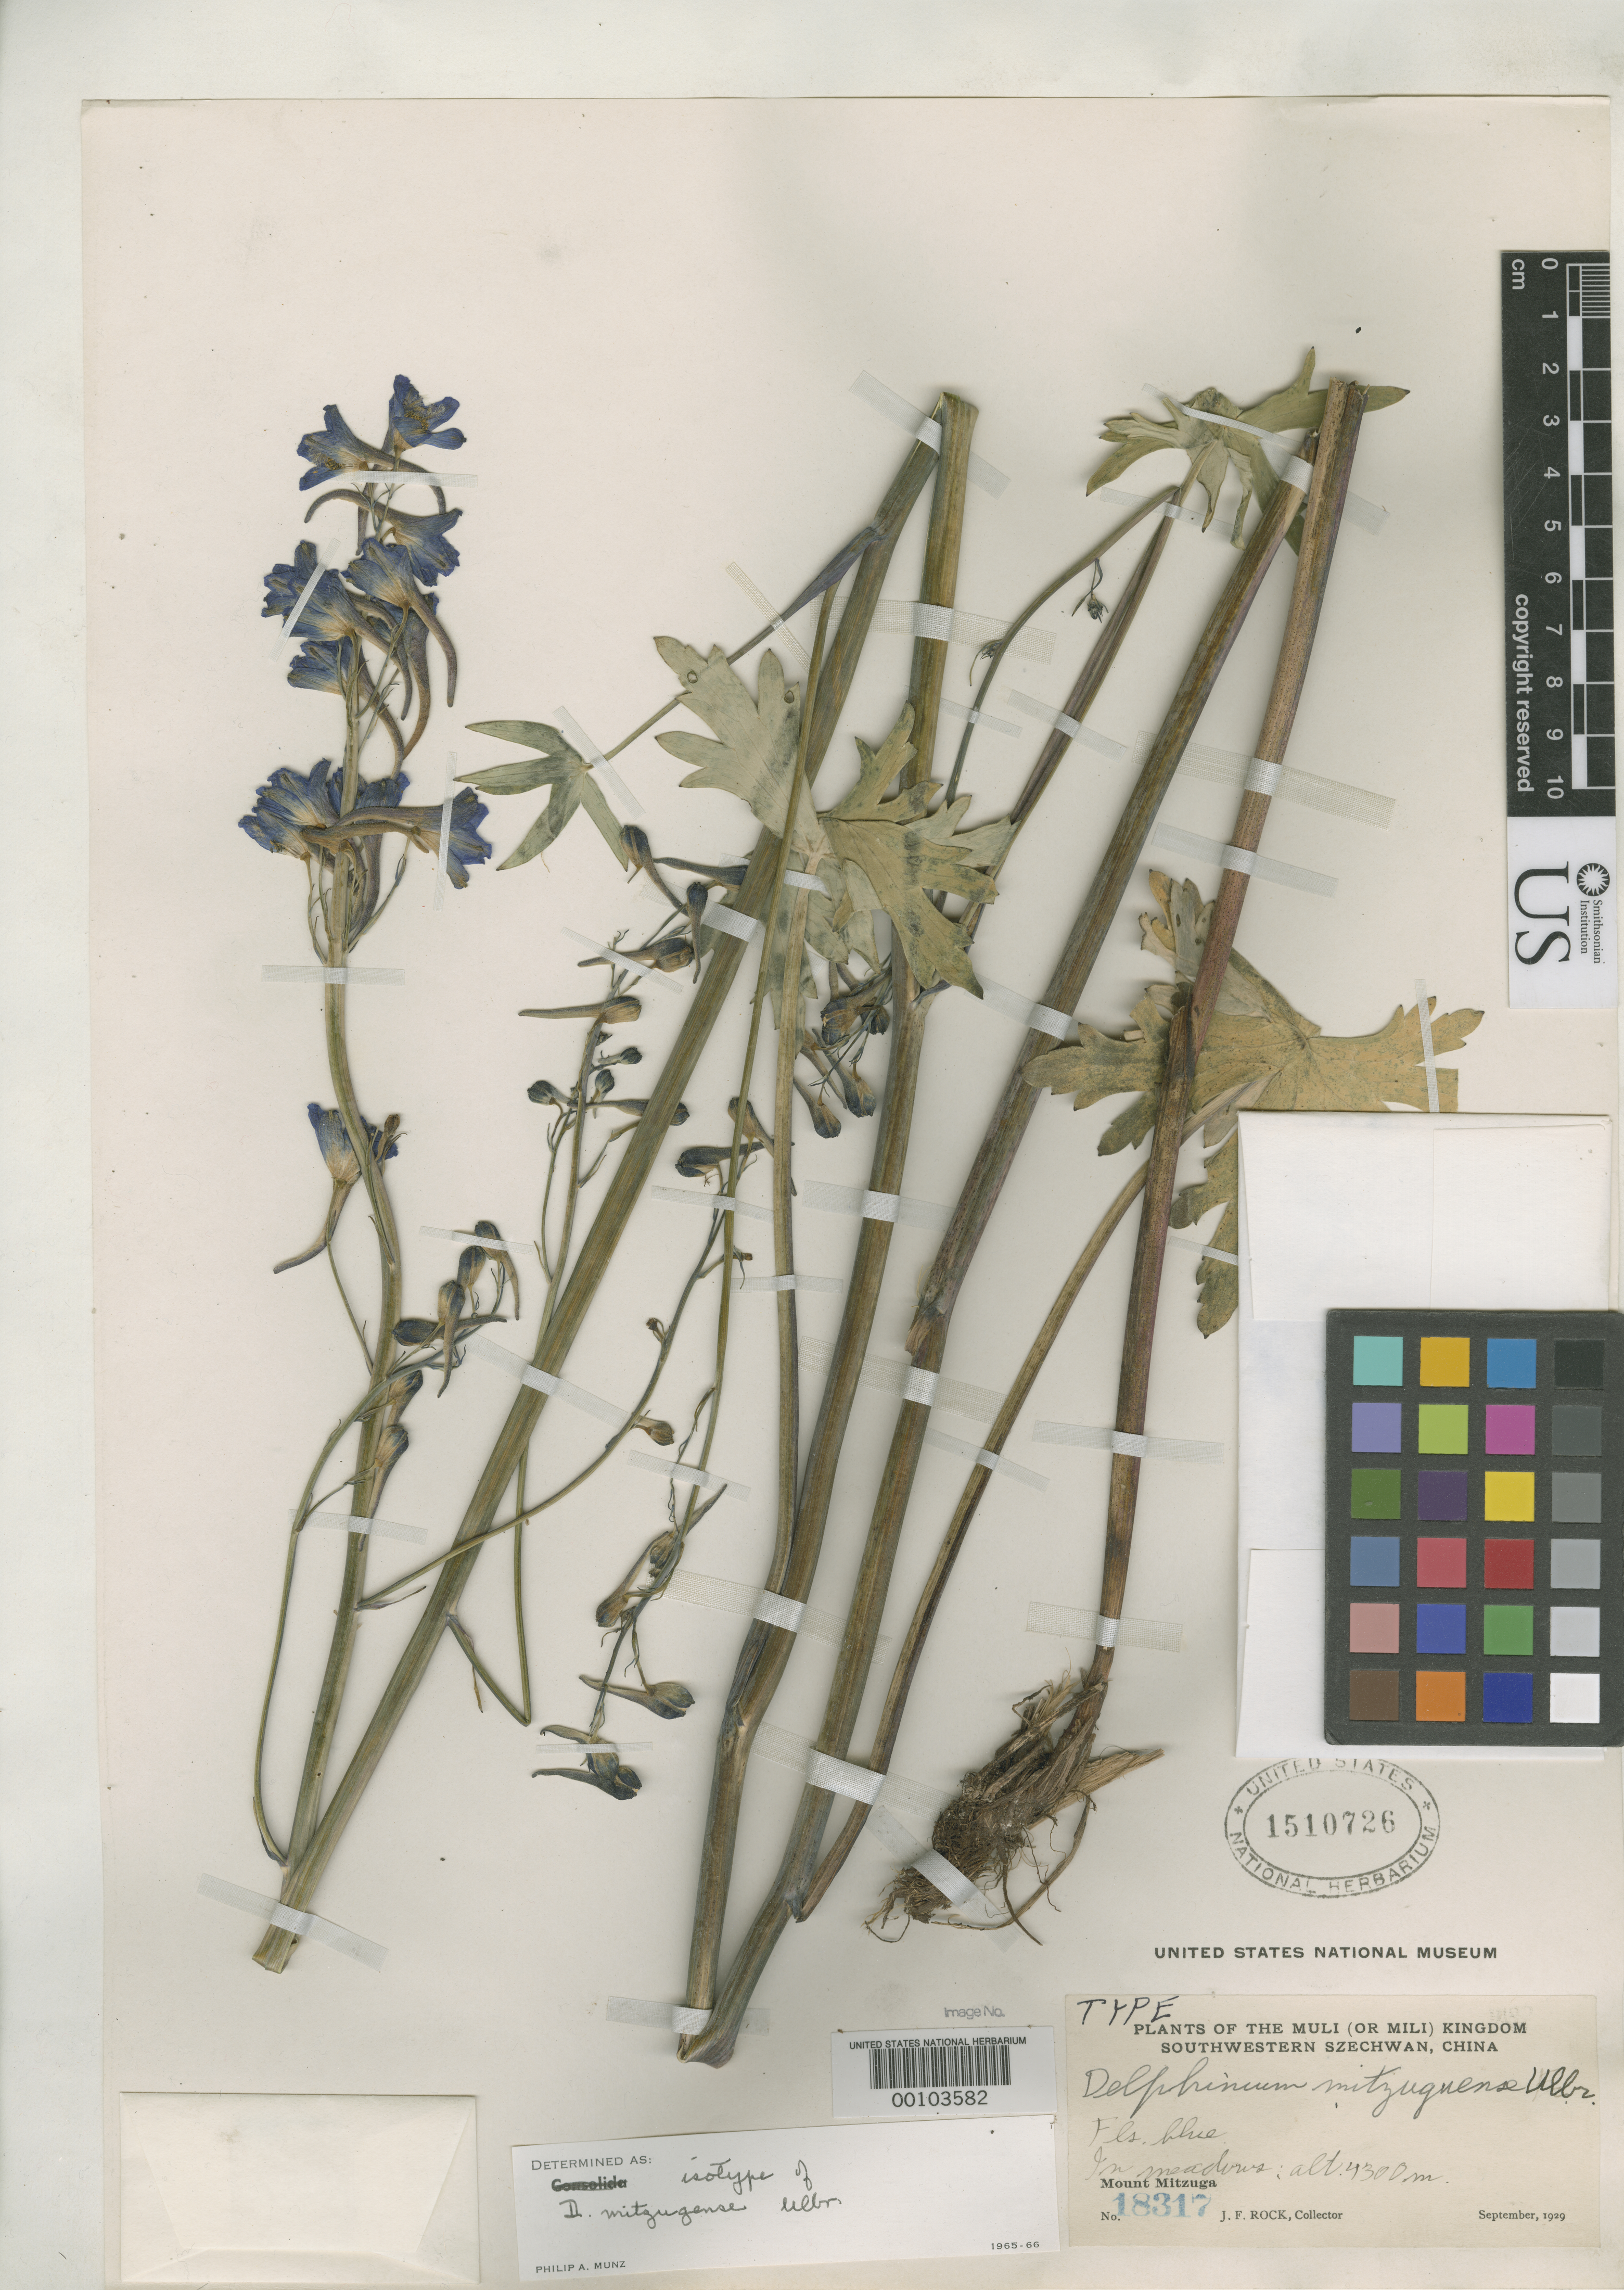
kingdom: Plantae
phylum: Tracheophyta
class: Magnoliopsida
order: Ranunculales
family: Ranunculaceae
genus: Delphinium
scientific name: Delphinium mitzugense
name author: Ulbr.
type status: Isotype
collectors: J. F. Rock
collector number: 18317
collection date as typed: Sep 1929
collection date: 1929-09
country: China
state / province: Sichuan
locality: Muli, Mt. Mitzuga.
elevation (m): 4300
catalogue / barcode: US 1510726